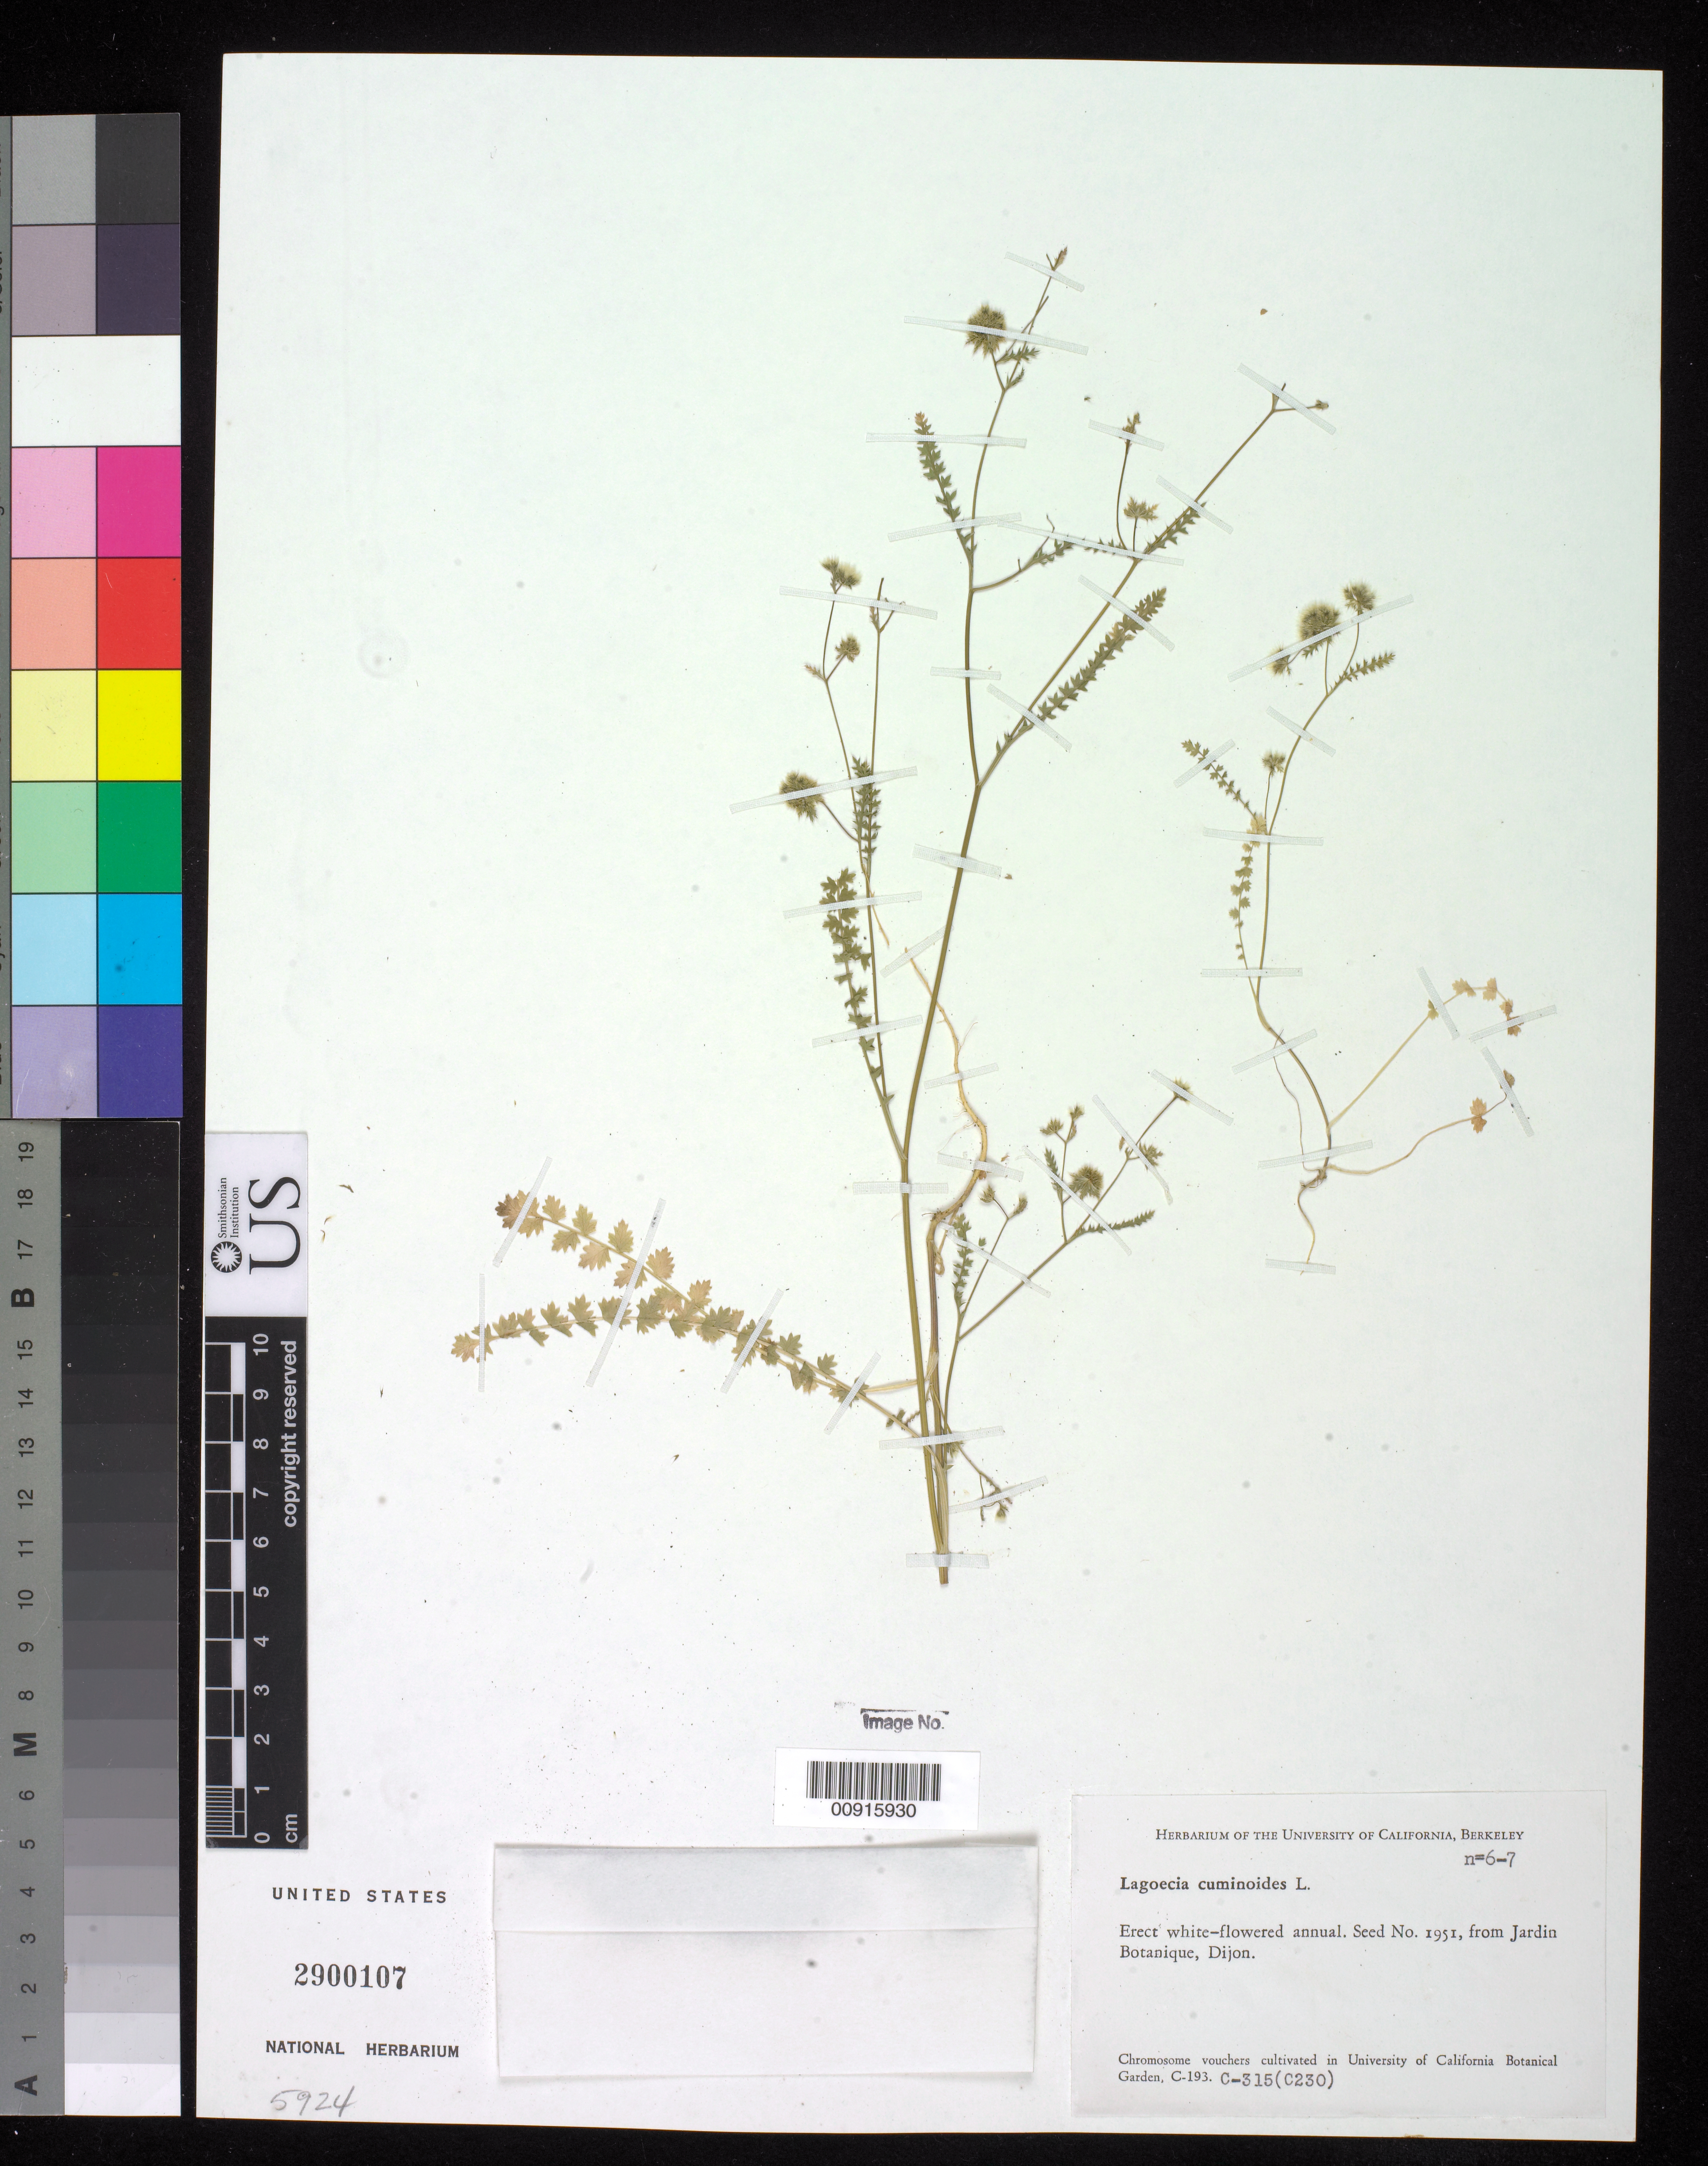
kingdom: Plantae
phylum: Tracheophyta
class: Magnoliopsida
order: Apiales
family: Apiaceae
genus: Lagoecia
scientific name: Lagoecia cuminoides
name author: L.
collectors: University of California - Davis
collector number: C 193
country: France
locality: Seed No. 1951, from Jardin Botanique, Dijon.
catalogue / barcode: US 2900107